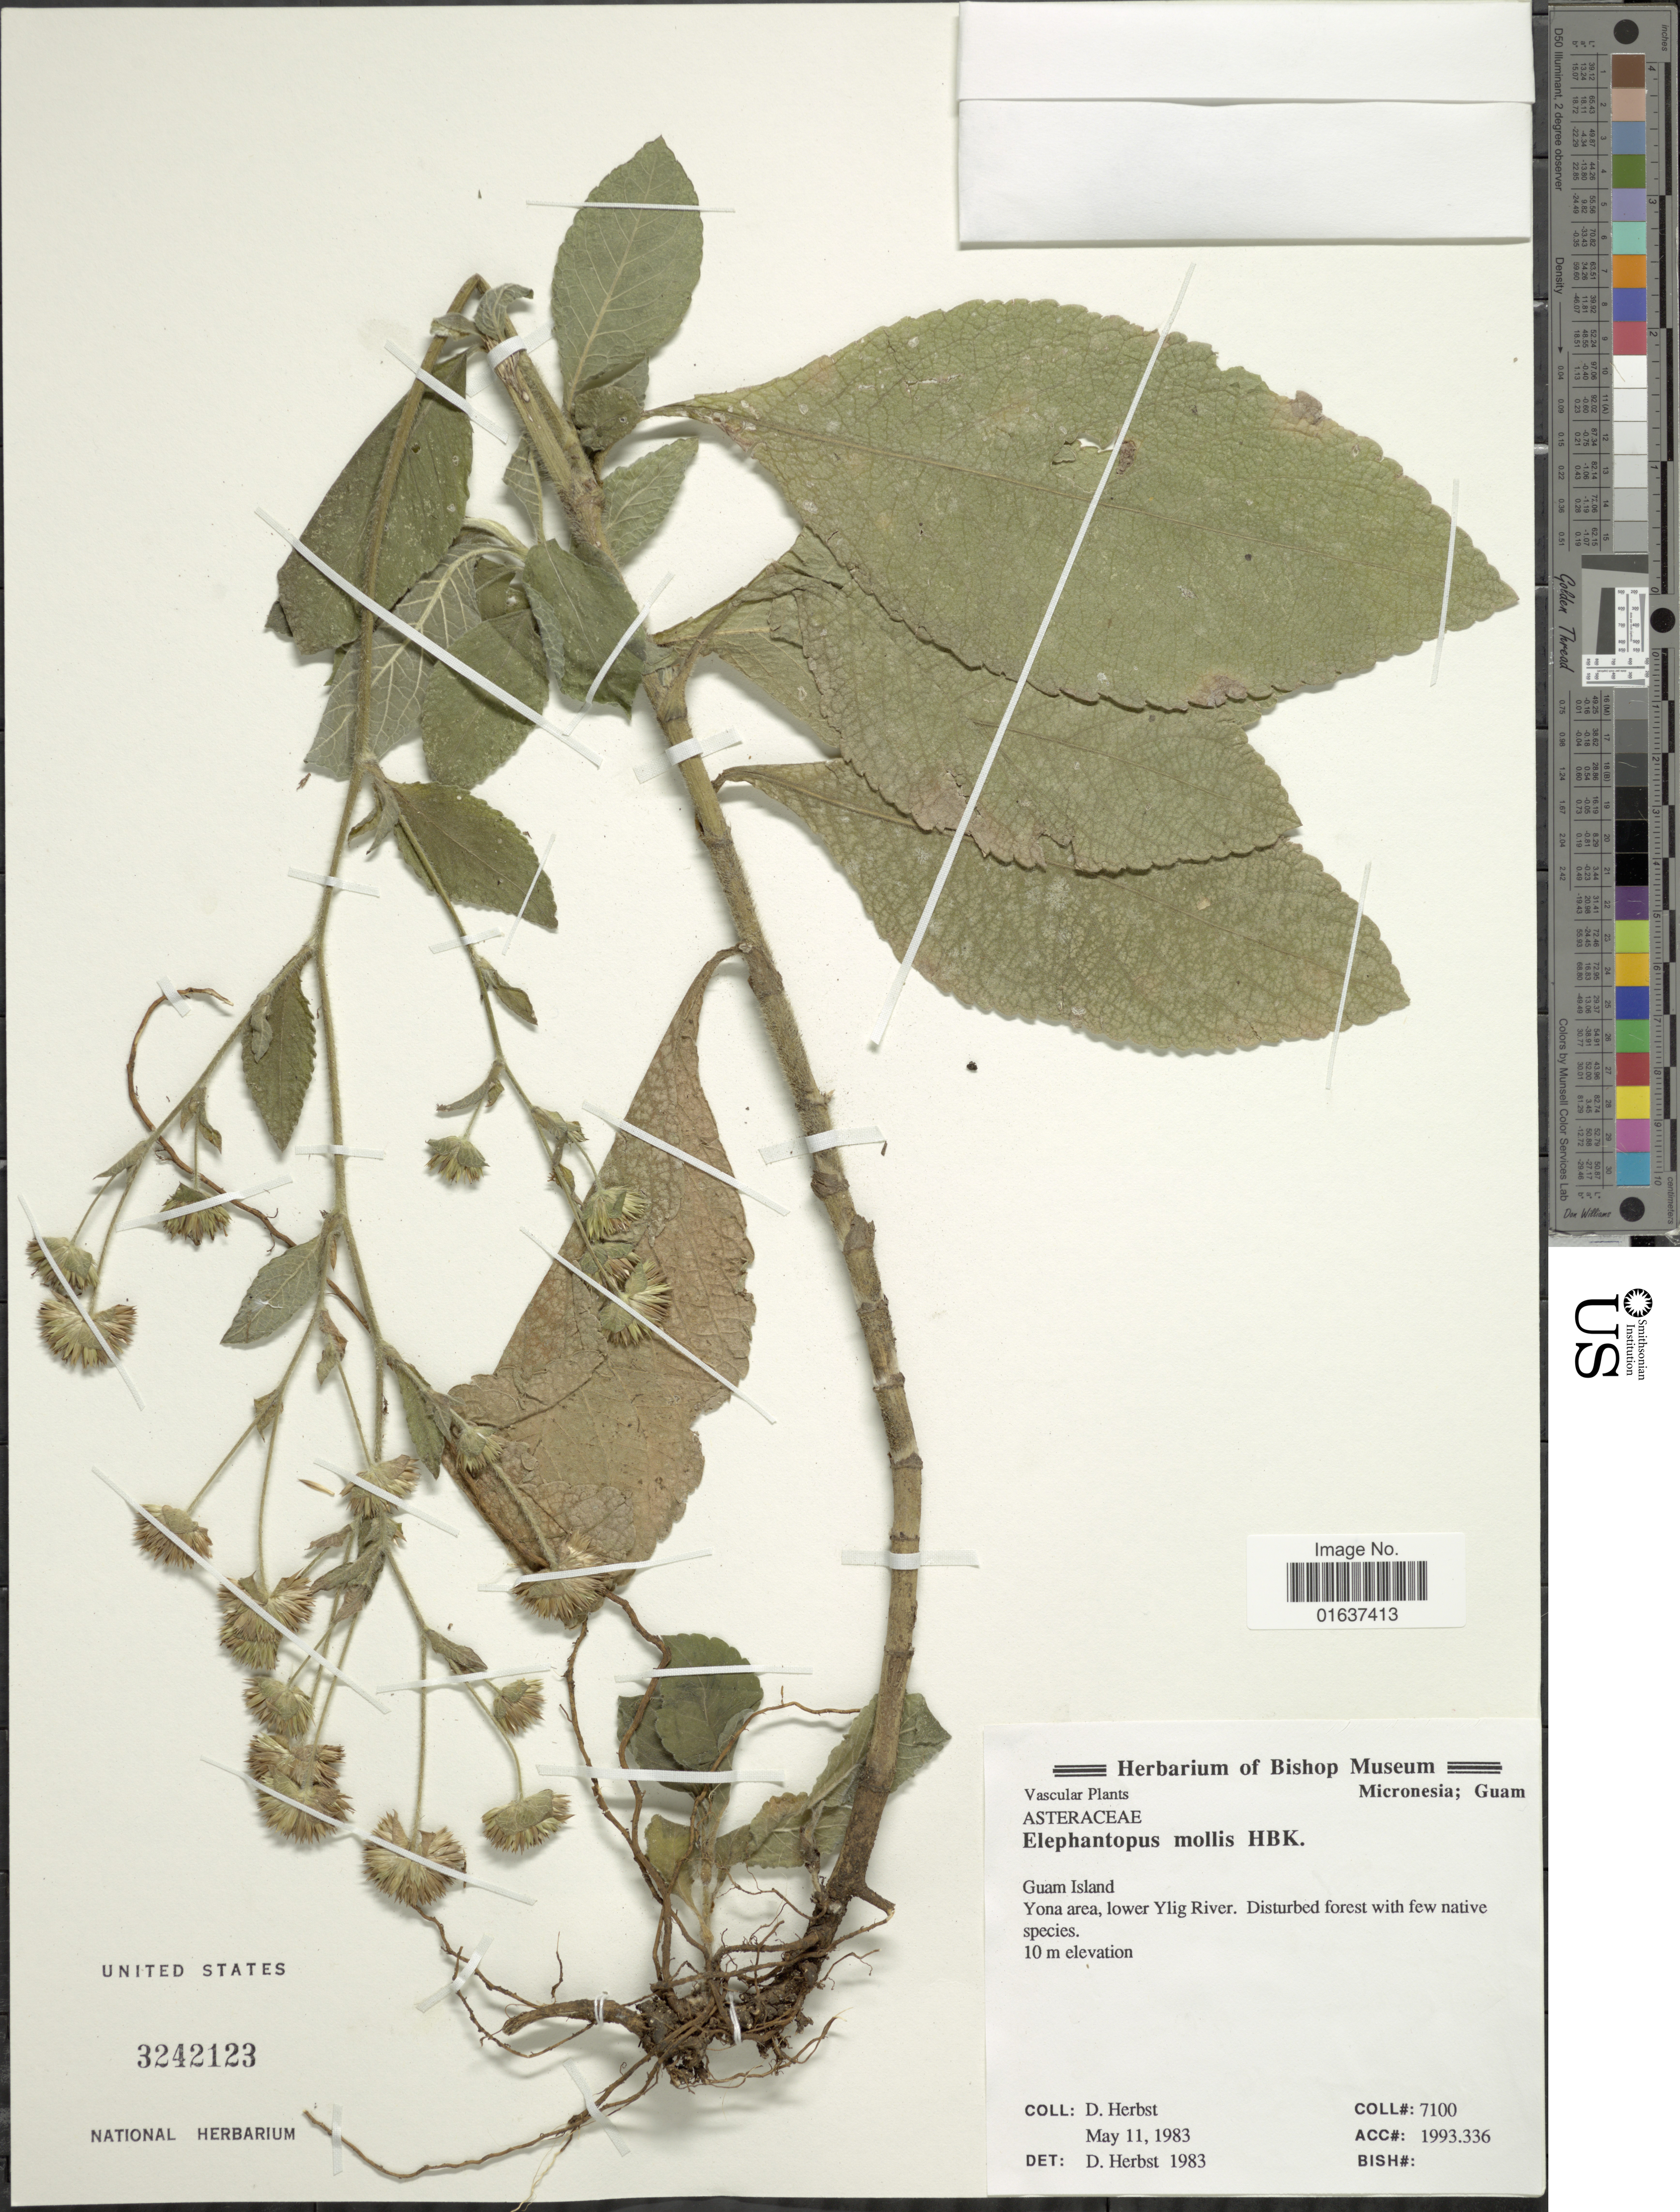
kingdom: Plantae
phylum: Tracheophyta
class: Magnoliopsida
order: Asterales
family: Asteraceae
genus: Elephantopus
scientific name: Elephantopus mollis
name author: Kunth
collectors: D. Herbst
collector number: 7100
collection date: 1983-05-11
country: Guam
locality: Guam Island, Yona area, lower Ylig River, disturbed forest with few native species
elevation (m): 10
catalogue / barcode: US 3242123